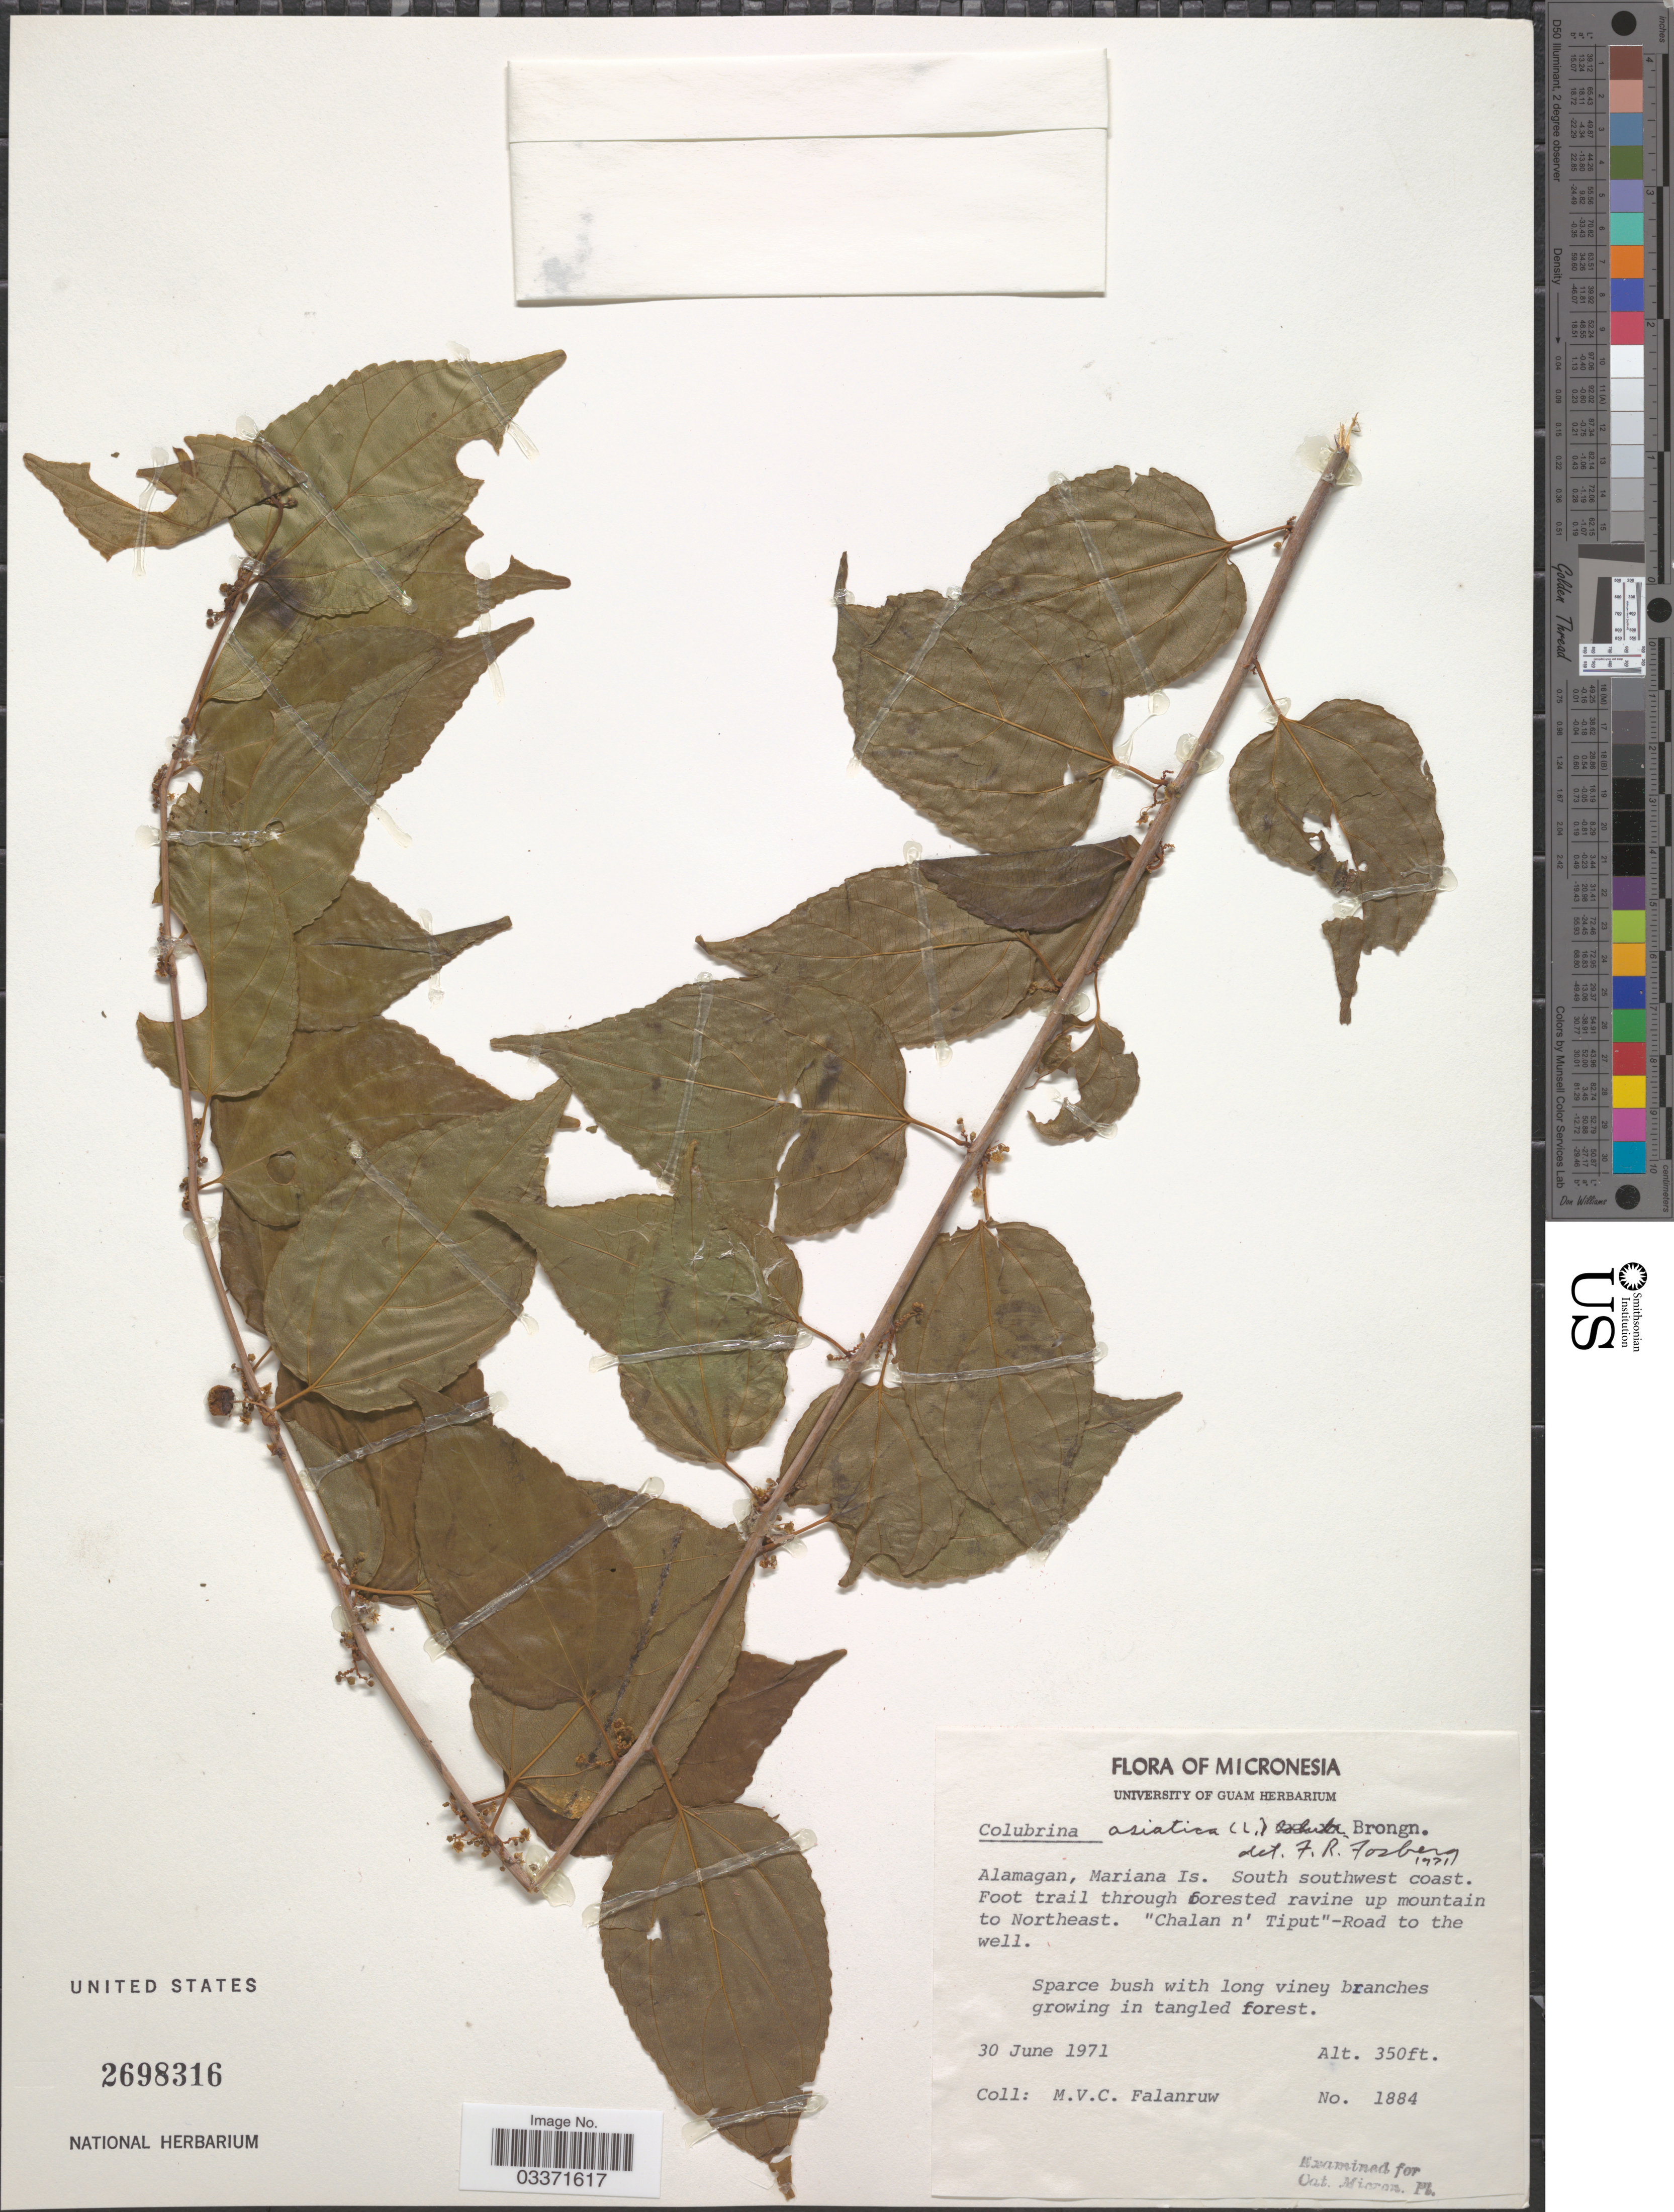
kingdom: Plantae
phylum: Tracheophyta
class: Magnoliopsida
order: Rosales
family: Rhamnaceae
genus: Colubrina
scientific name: Colubrina asiatica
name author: (L.) Brongn.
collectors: M. V. Falanruw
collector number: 1884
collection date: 1971-06-30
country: Northern Mariana Islands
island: Alamagan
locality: Alamagan, Mariana Is. South soutwest coast. Foot trail through forested ravine up mountain to Northeast. "Chalan n' Tiput"-Road to the well.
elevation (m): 107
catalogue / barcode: US 2698316